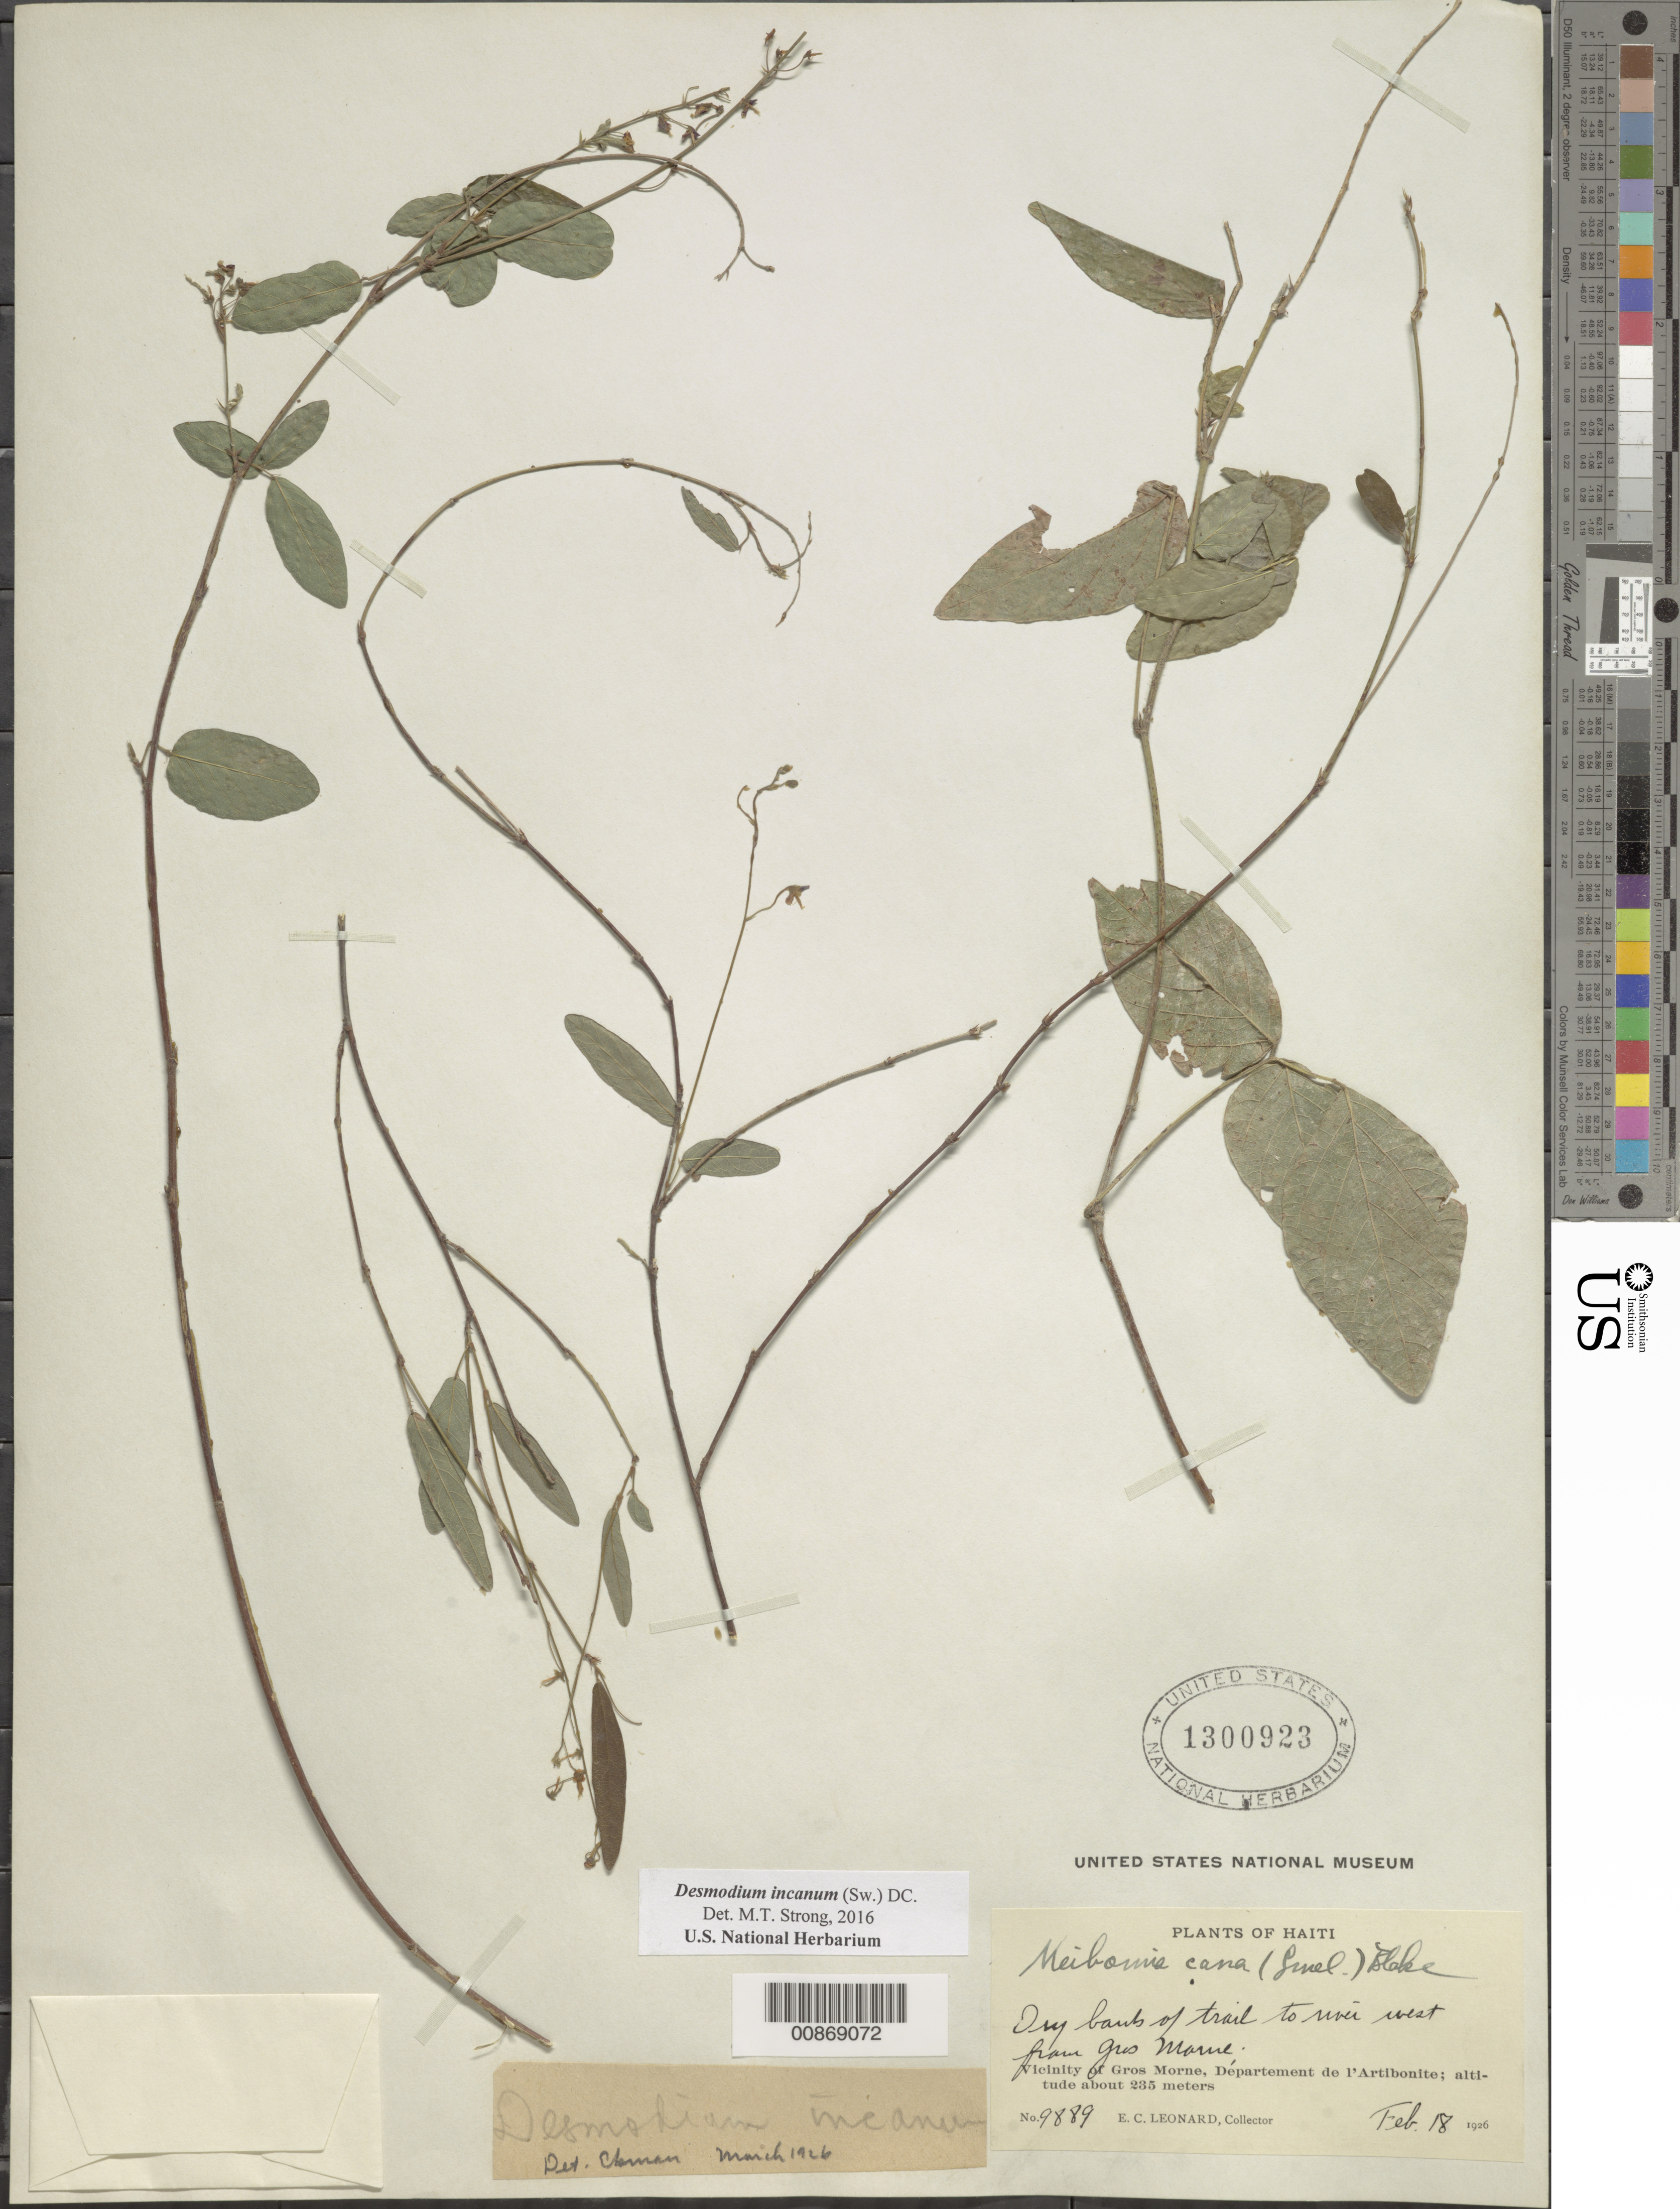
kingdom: Plantae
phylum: Tracheophyta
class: Magnoliopsida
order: Fabales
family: Fabaceae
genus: Desmodium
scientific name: Desmodium incanum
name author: (Sw.) DC.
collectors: E. C. Leonard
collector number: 9889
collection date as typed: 18 Feb 1926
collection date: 1926-02-18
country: Haiti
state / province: Artibonite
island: Hispaniola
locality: Trail to river west from Gros Morne.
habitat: Dry bank of trail to river.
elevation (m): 235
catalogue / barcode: US 1300923